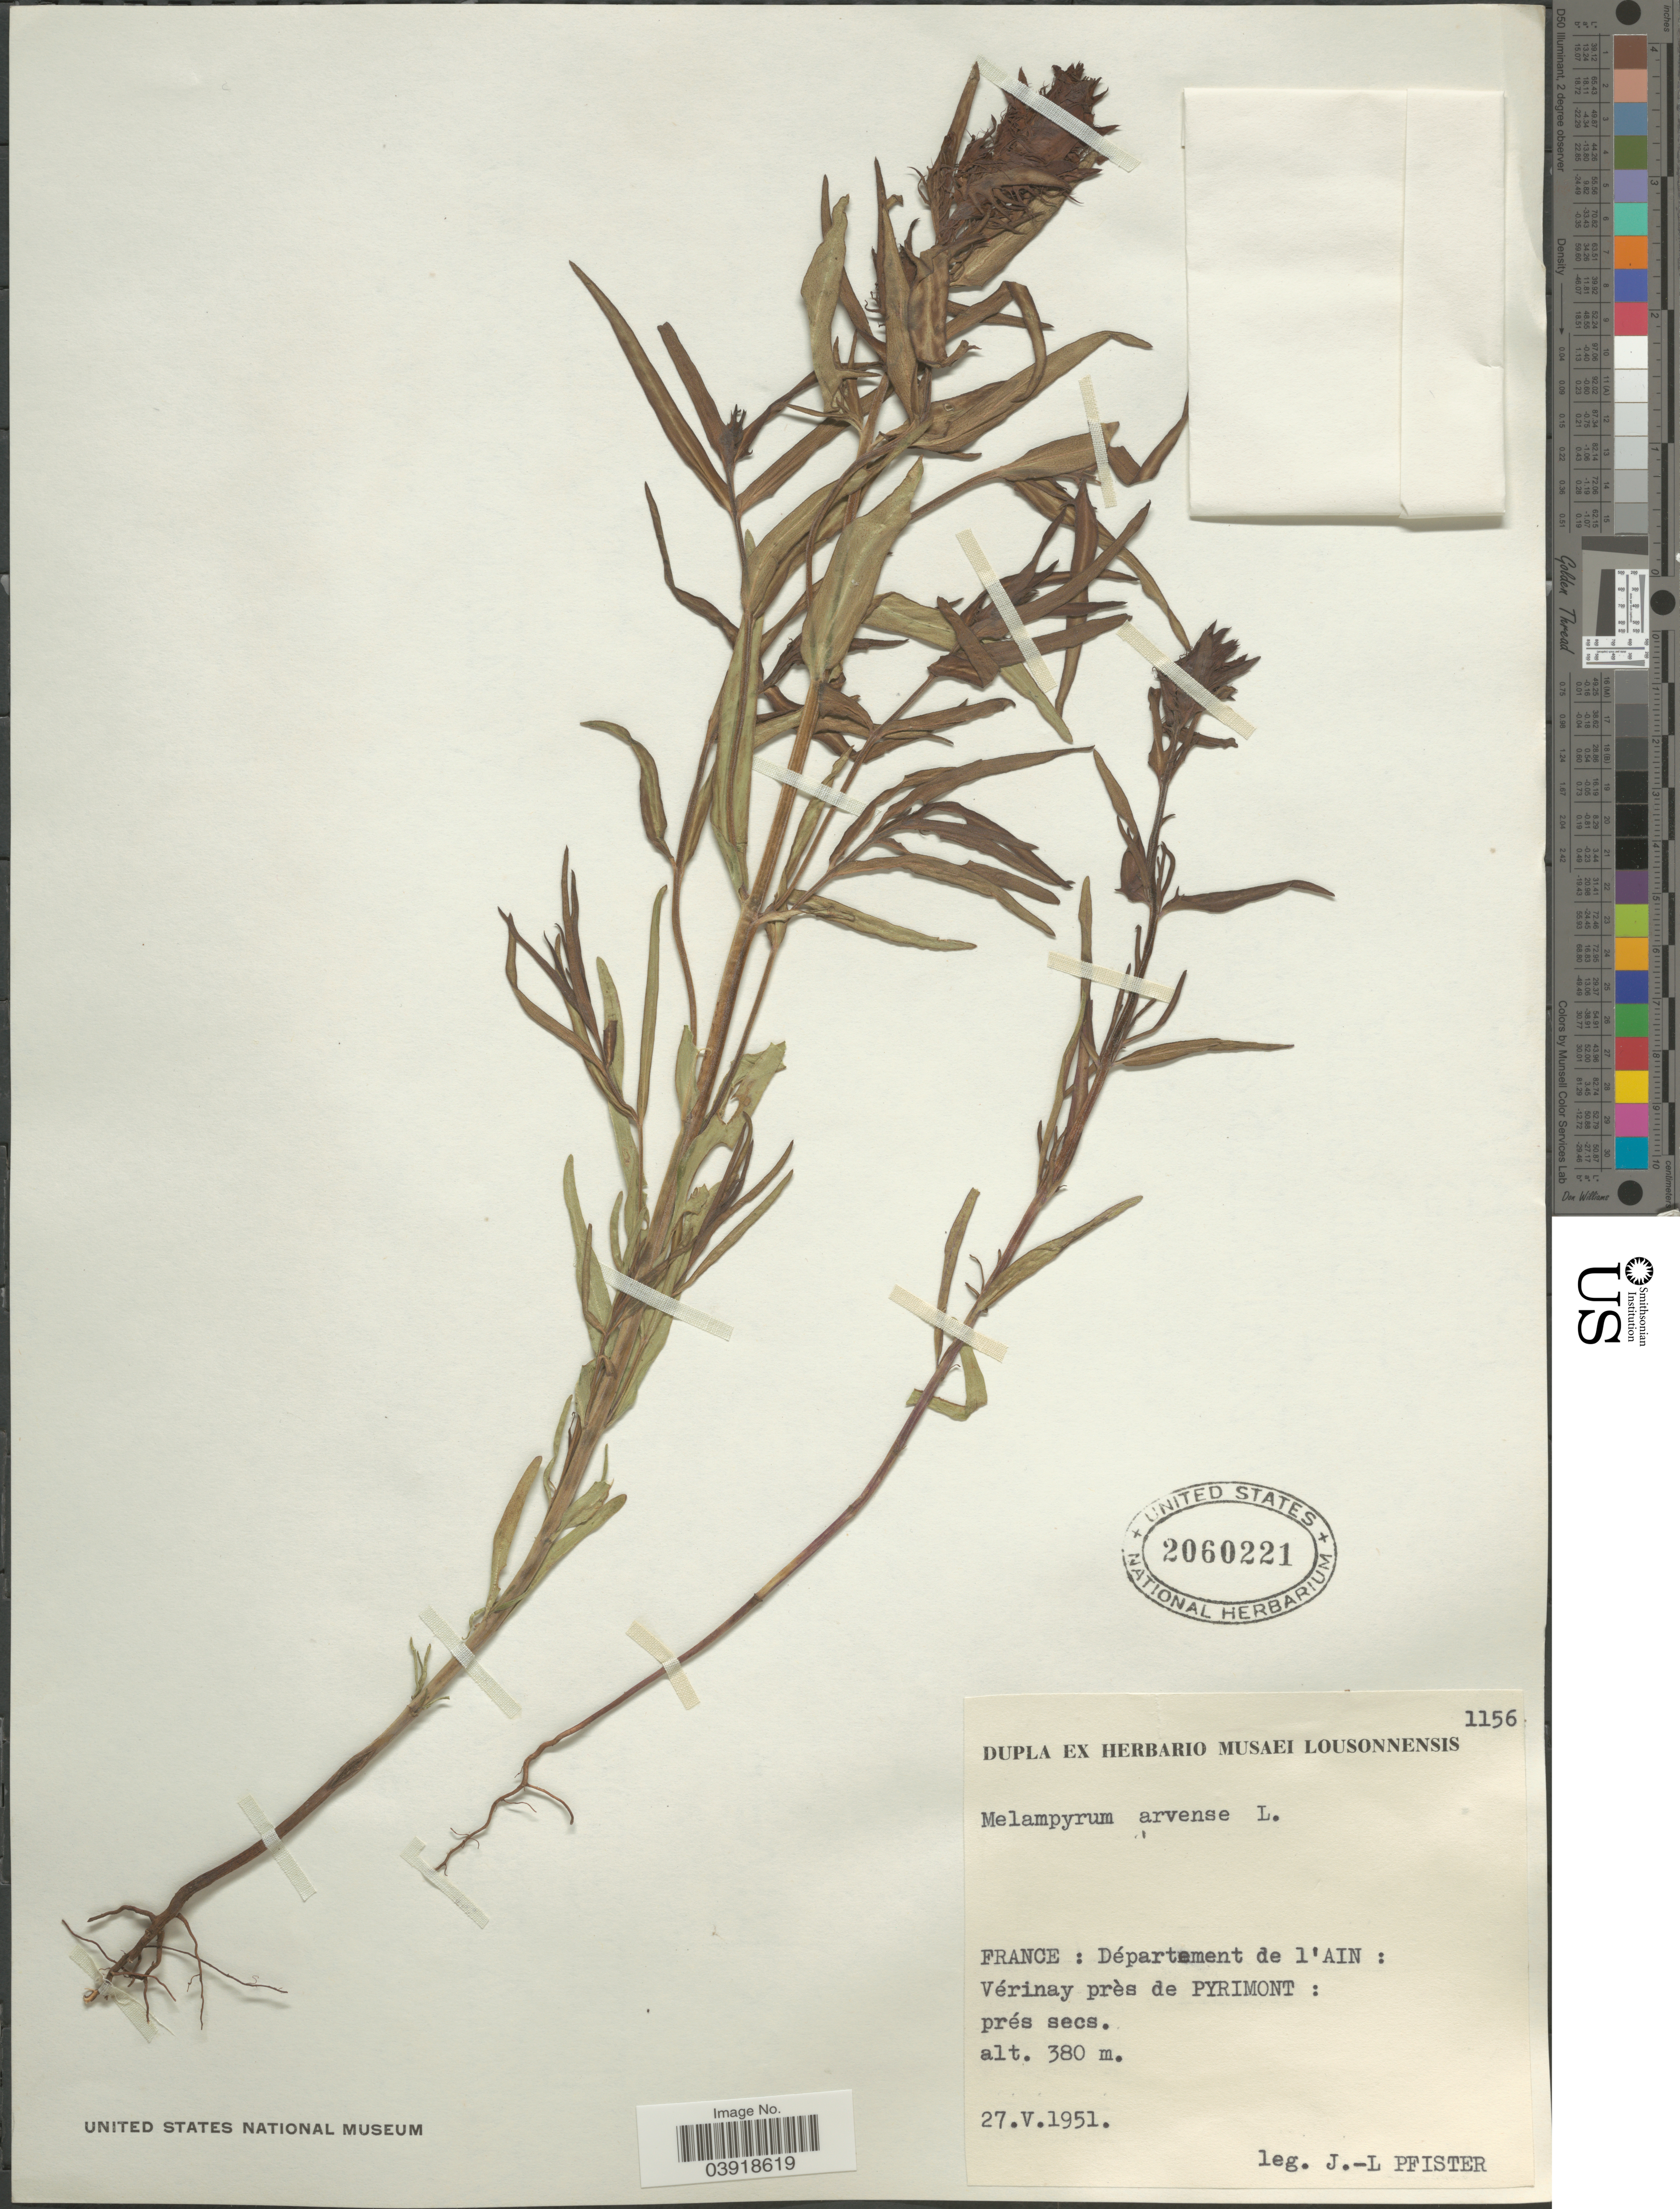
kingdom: Plantae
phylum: Tracheophyta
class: Magnoliopsida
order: Lamiales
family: Orobanchaceae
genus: Melampyrum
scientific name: Melampyrum arvense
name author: L.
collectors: J. Pfister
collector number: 1156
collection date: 1951-05-27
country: France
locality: Département de l' Ain: Vérinay près de Pyrimont: près secs.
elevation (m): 380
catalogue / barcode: US 2060221